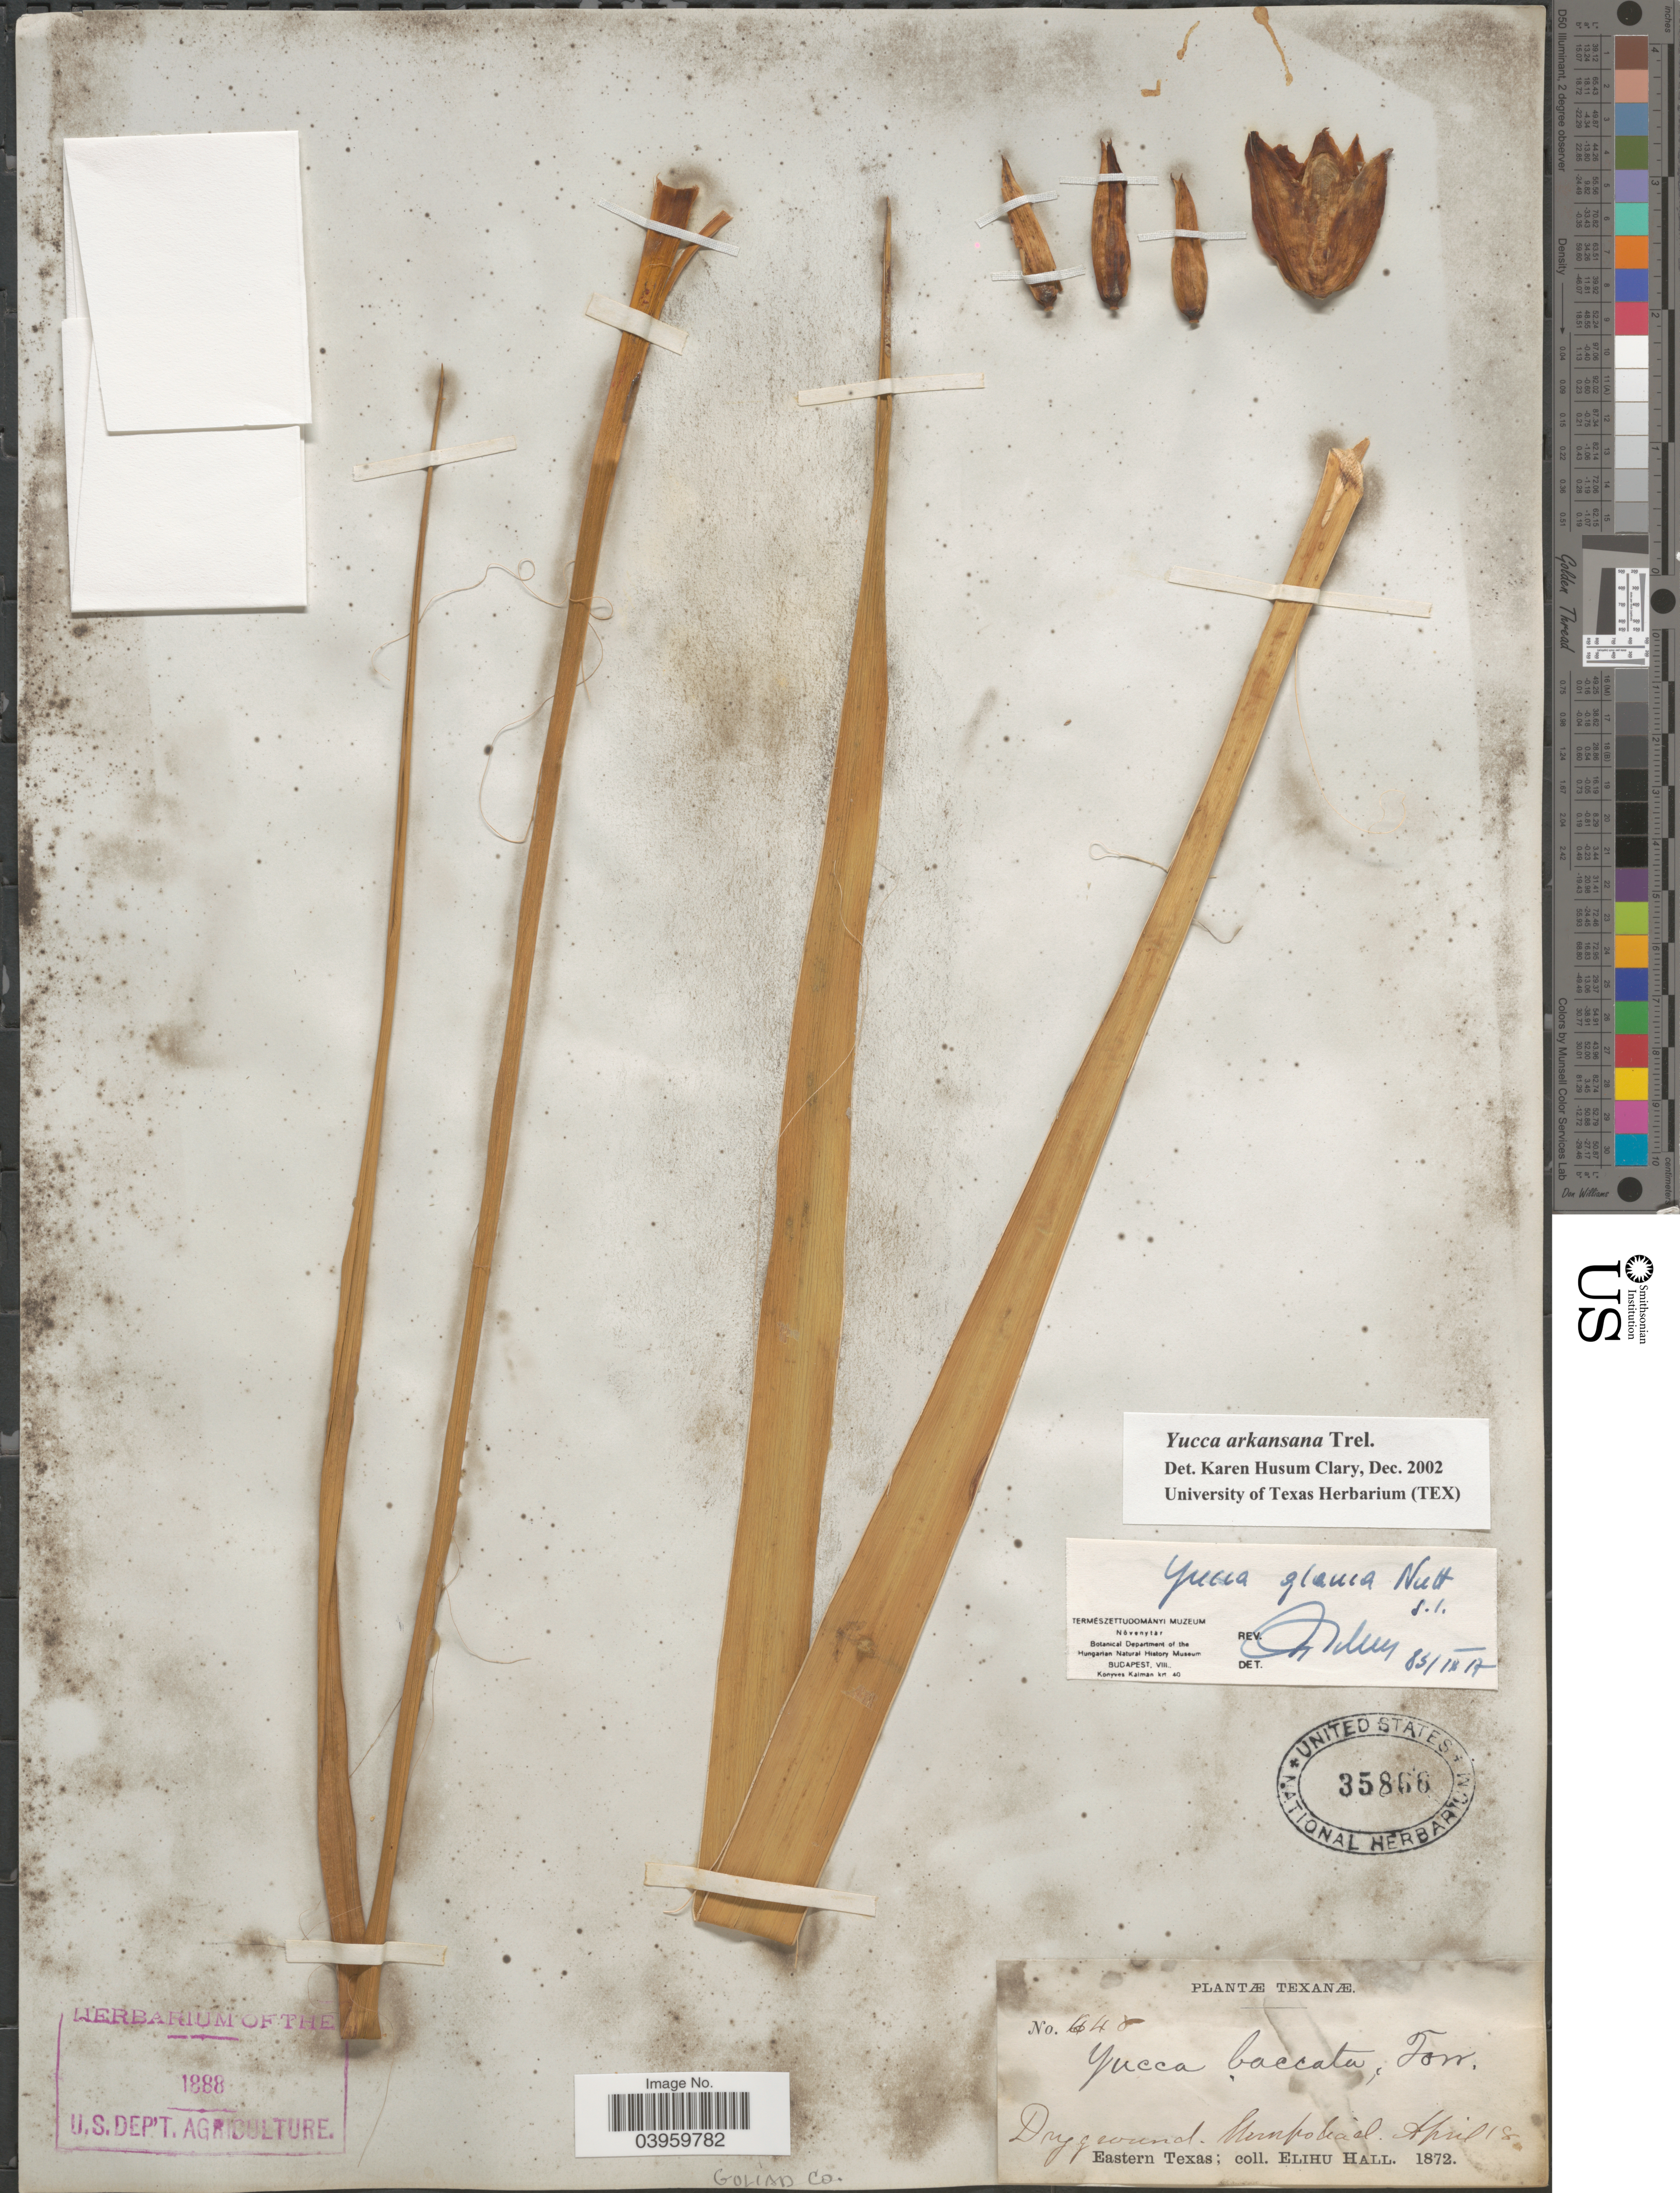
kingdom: Plantae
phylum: Tracheophyta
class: Liliopsida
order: Asparagales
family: Asparagaceae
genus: Yucca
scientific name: Yucca arkansana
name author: Trel.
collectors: E. Hall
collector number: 648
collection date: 1872-04-18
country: United States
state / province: Texas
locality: Goliad Co. Hempstead. Eastern Texas.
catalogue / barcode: US 35866